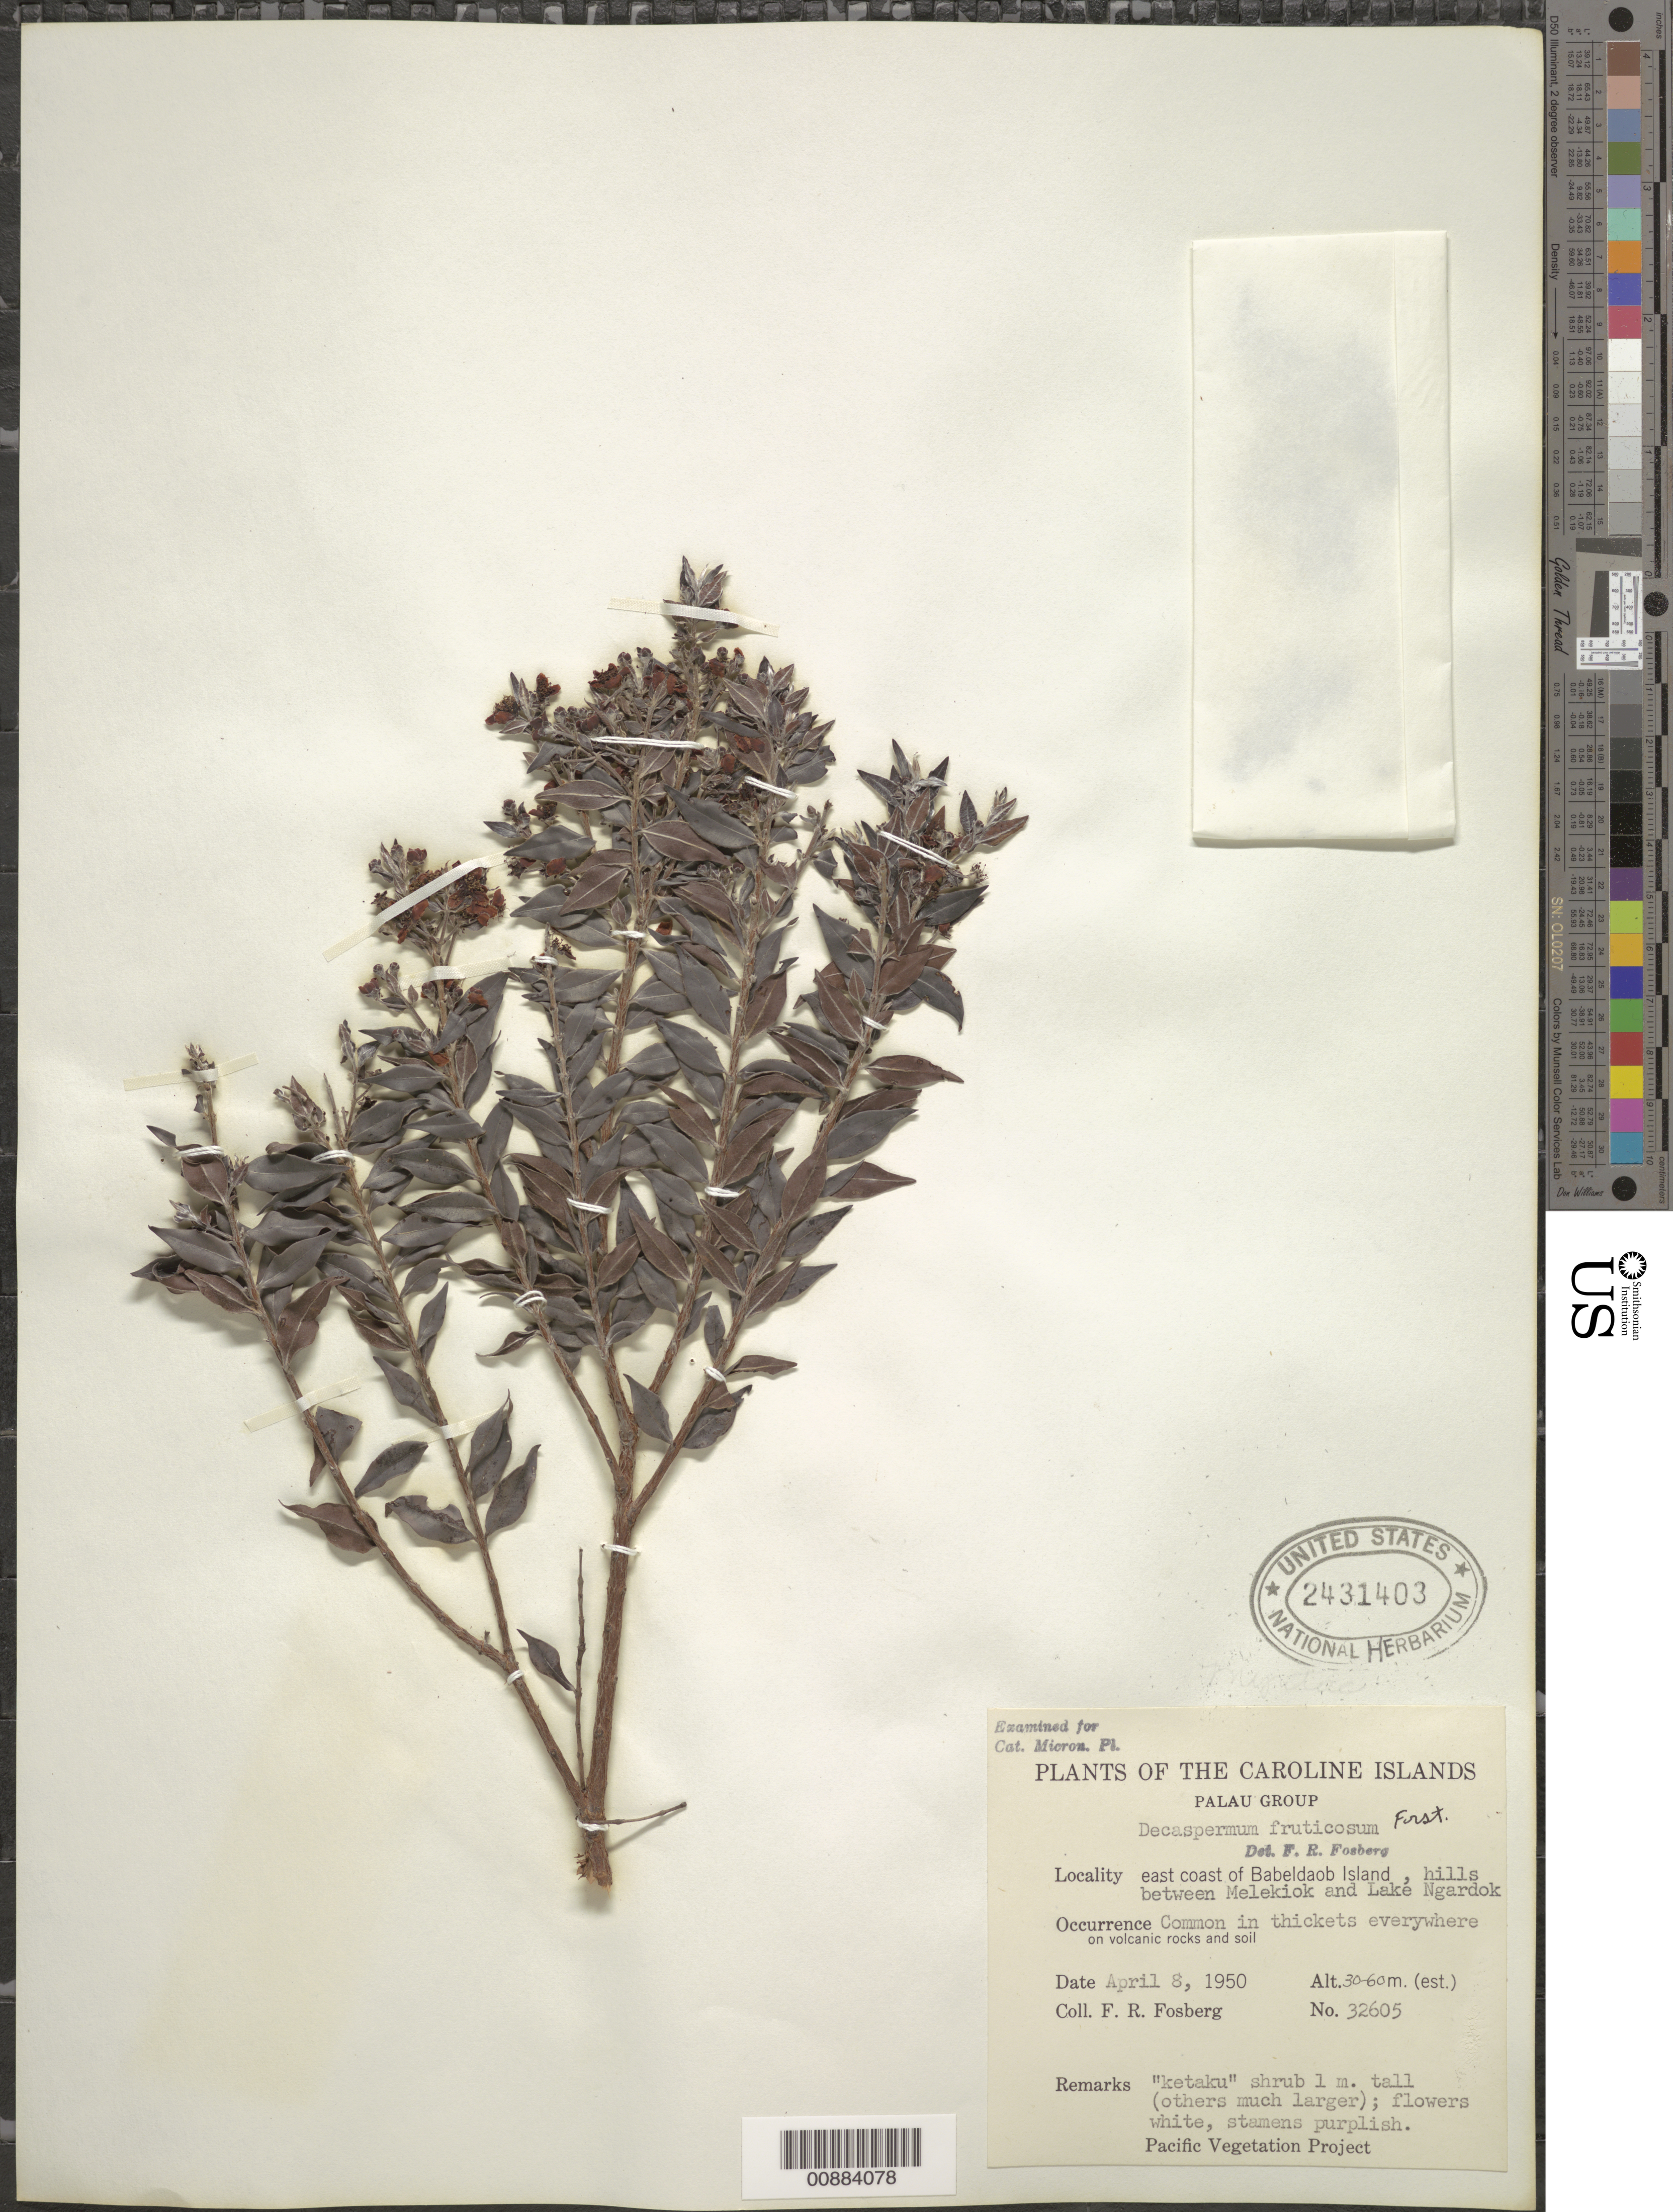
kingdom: Plantae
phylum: Tracheophyta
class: Magnoliopsida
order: Myrtales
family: Myrtaceae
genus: Decaspermum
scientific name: Decaspermum raymundi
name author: Diels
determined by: Strong, Mark T., (BOT), Smithsonian Institution - National Museum of Natural History (UNITED STATES)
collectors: F. R. Fosberg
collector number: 32605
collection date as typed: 08 Apr 1950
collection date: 1950-04-08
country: Palau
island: Babeldaob [Babelthuap]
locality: E coast of Babeidoab I., hills between Melekiok and Lake Ngardok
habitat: common in thickets on volcanic rocks and soils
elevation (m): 30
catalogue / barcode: US 2431403